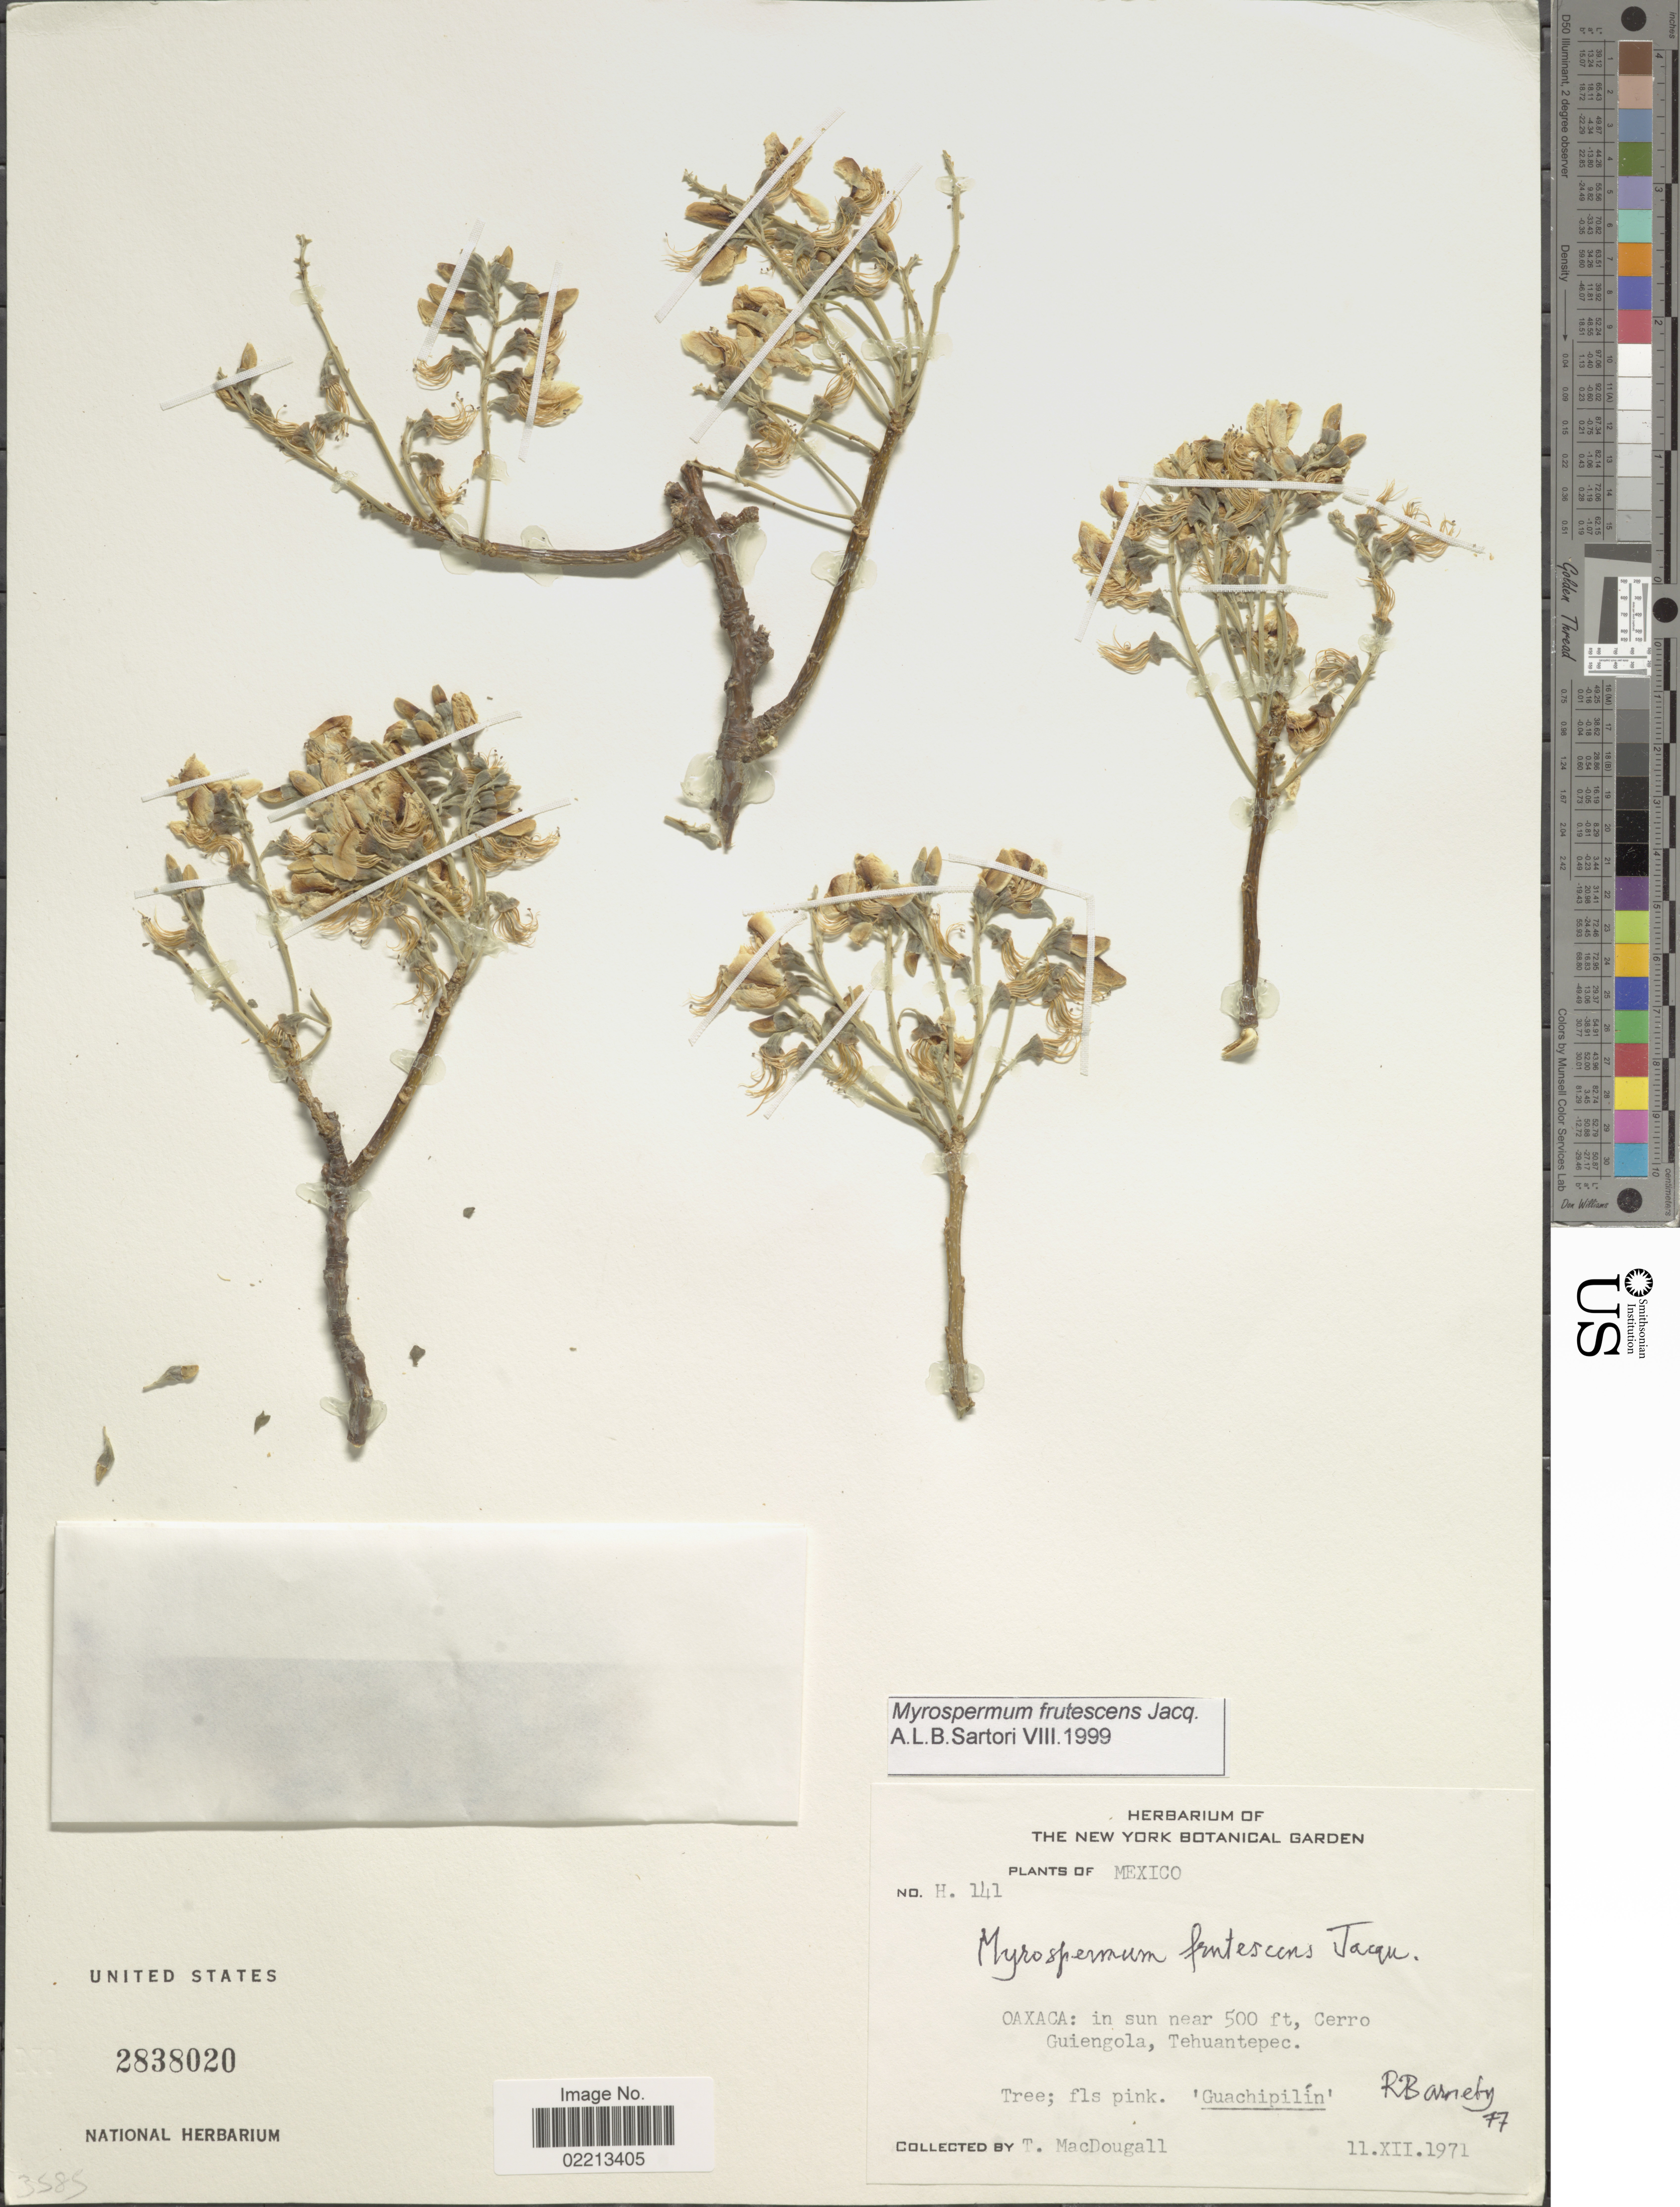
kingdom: Plantae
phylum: Tracheophyta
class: Magnoliopsida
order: Fabales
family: Fabaceae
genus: Myrospermum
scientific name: Myrospermum frutescens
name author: Jacq.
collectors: T. B. MacDougall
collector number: H141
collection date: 1971-12-11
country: Mexico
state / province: Oaxaca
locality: In sun near 500 ft., Cerro Guiengola, Tehuantepec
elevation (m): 152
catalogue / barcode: US 2838020